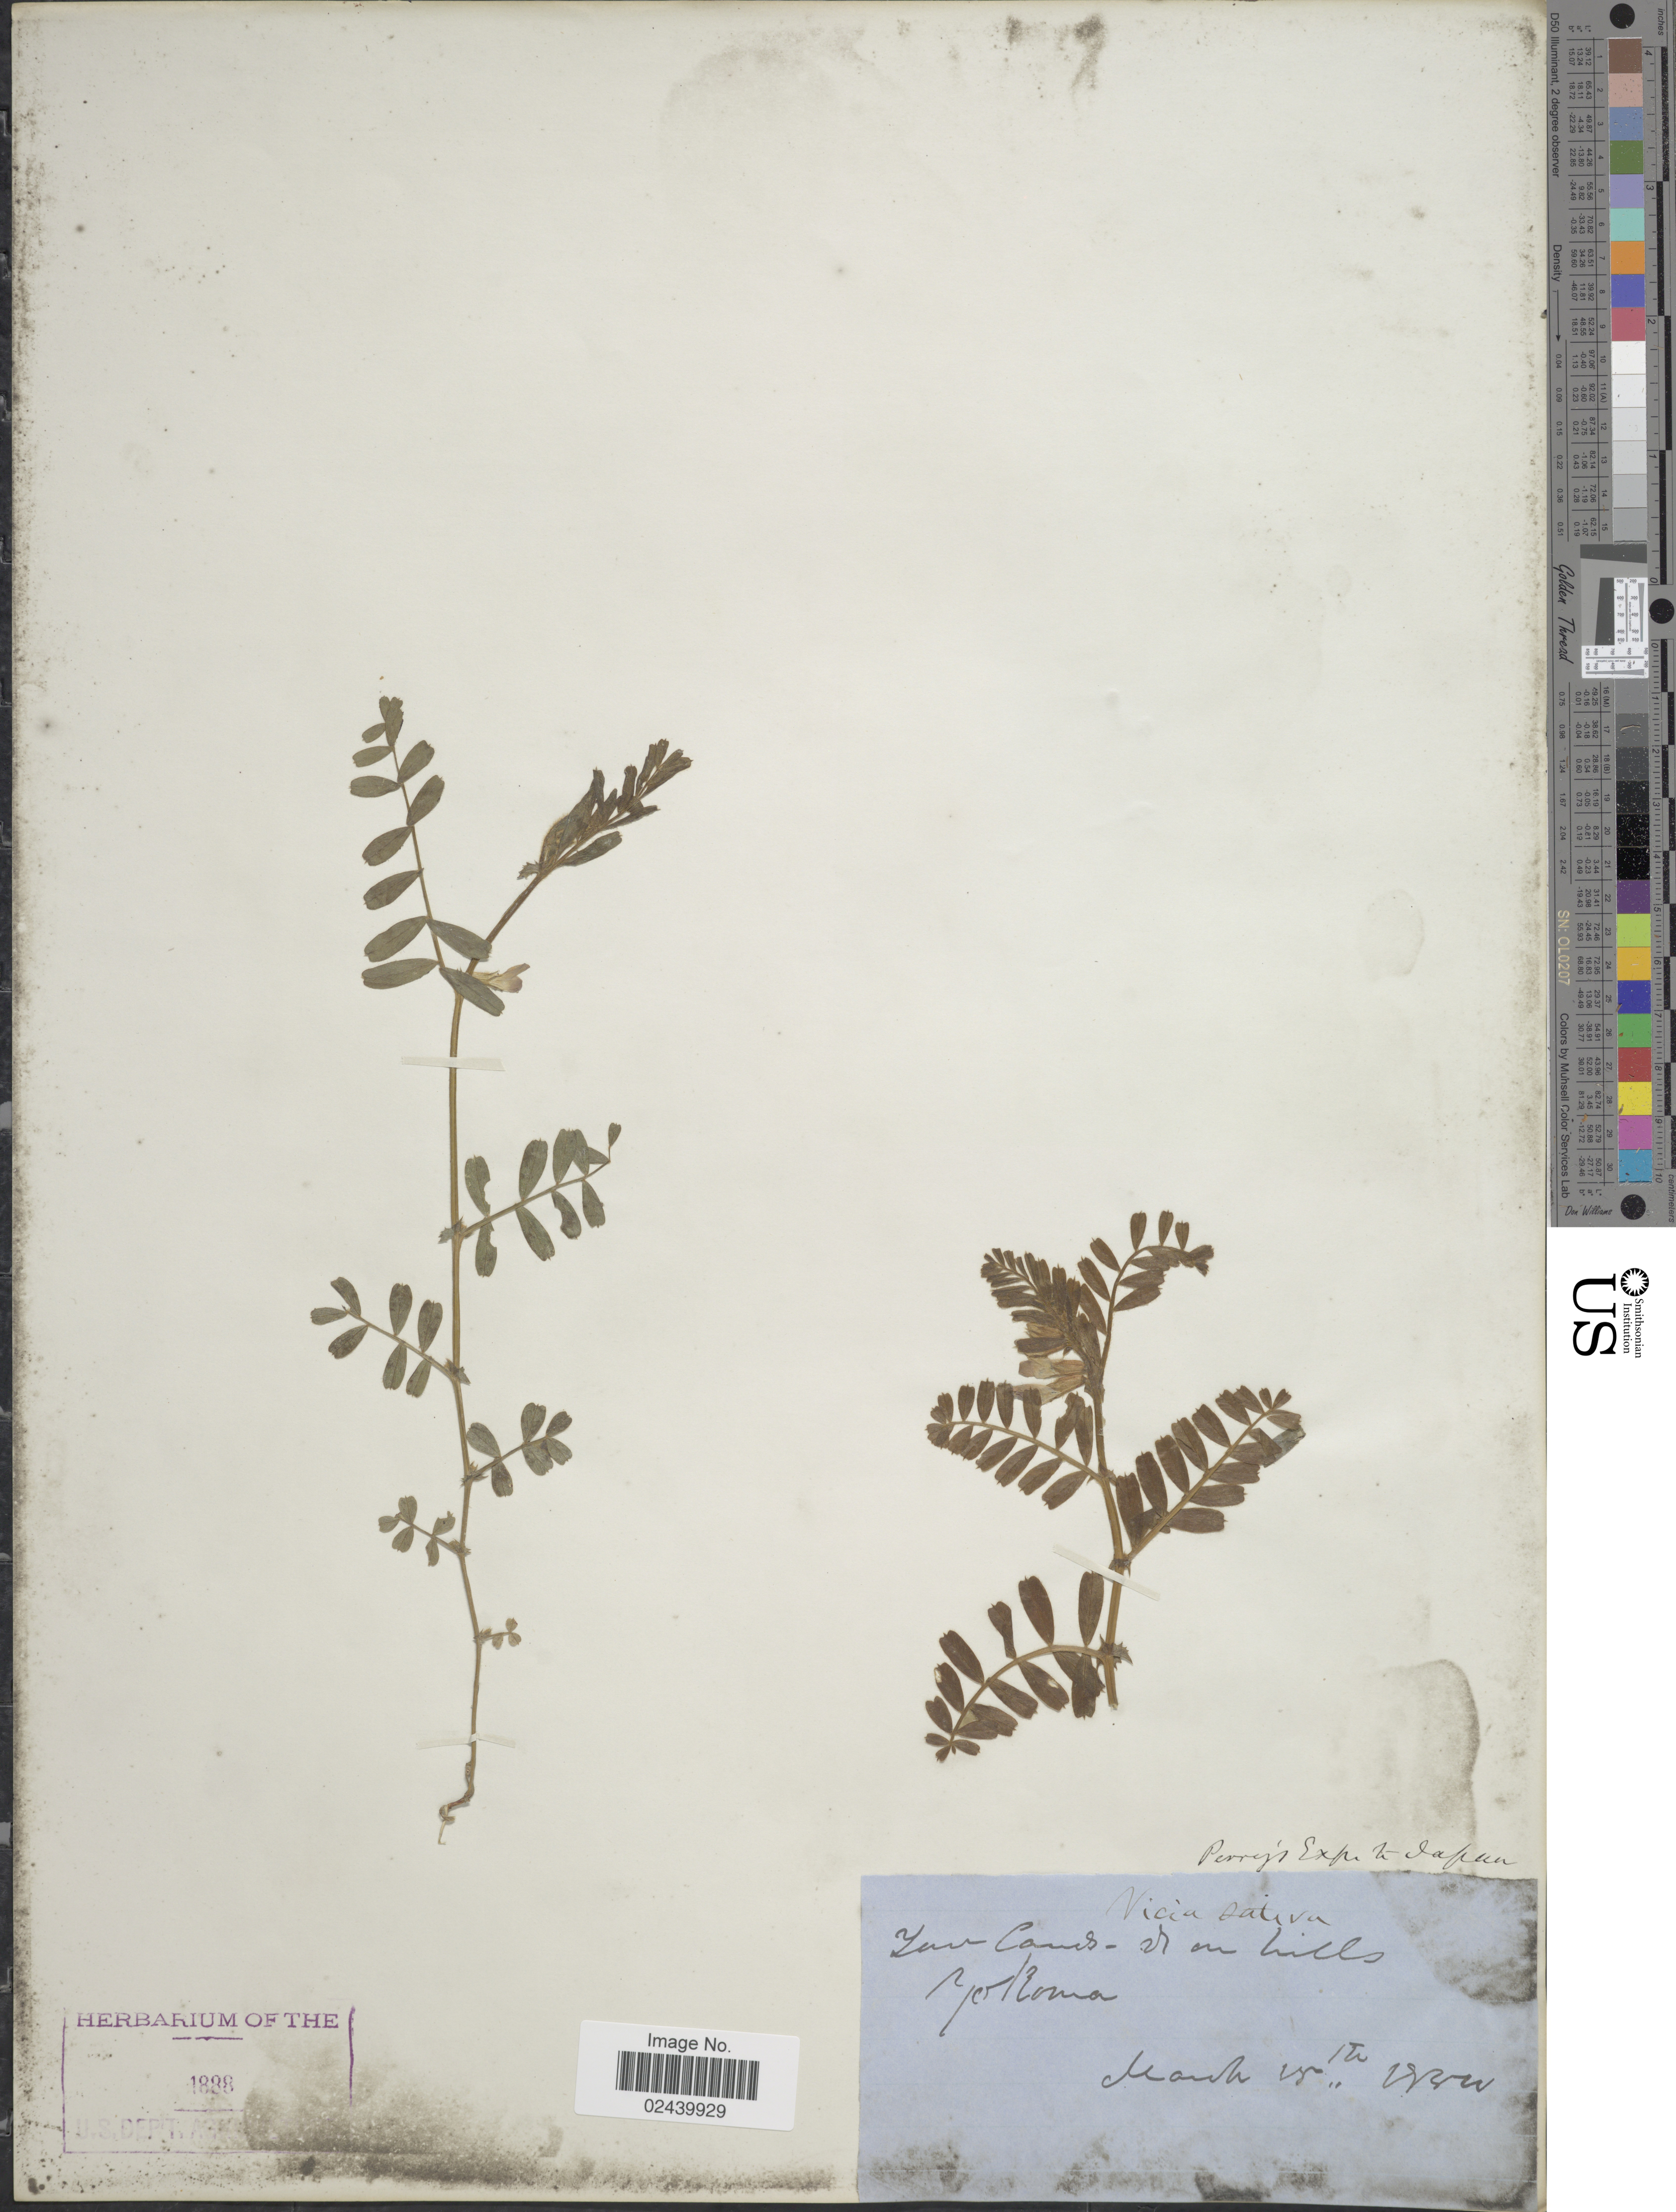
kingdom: Plantae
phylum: Tracheophyta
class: Magnoliopsida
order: Fabales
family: Fabaceae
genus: Vicia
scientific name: Vicia sativa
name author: L.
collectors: Perry Exped.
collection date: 1854-03-18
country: Japan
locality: N-Japan. Yokama